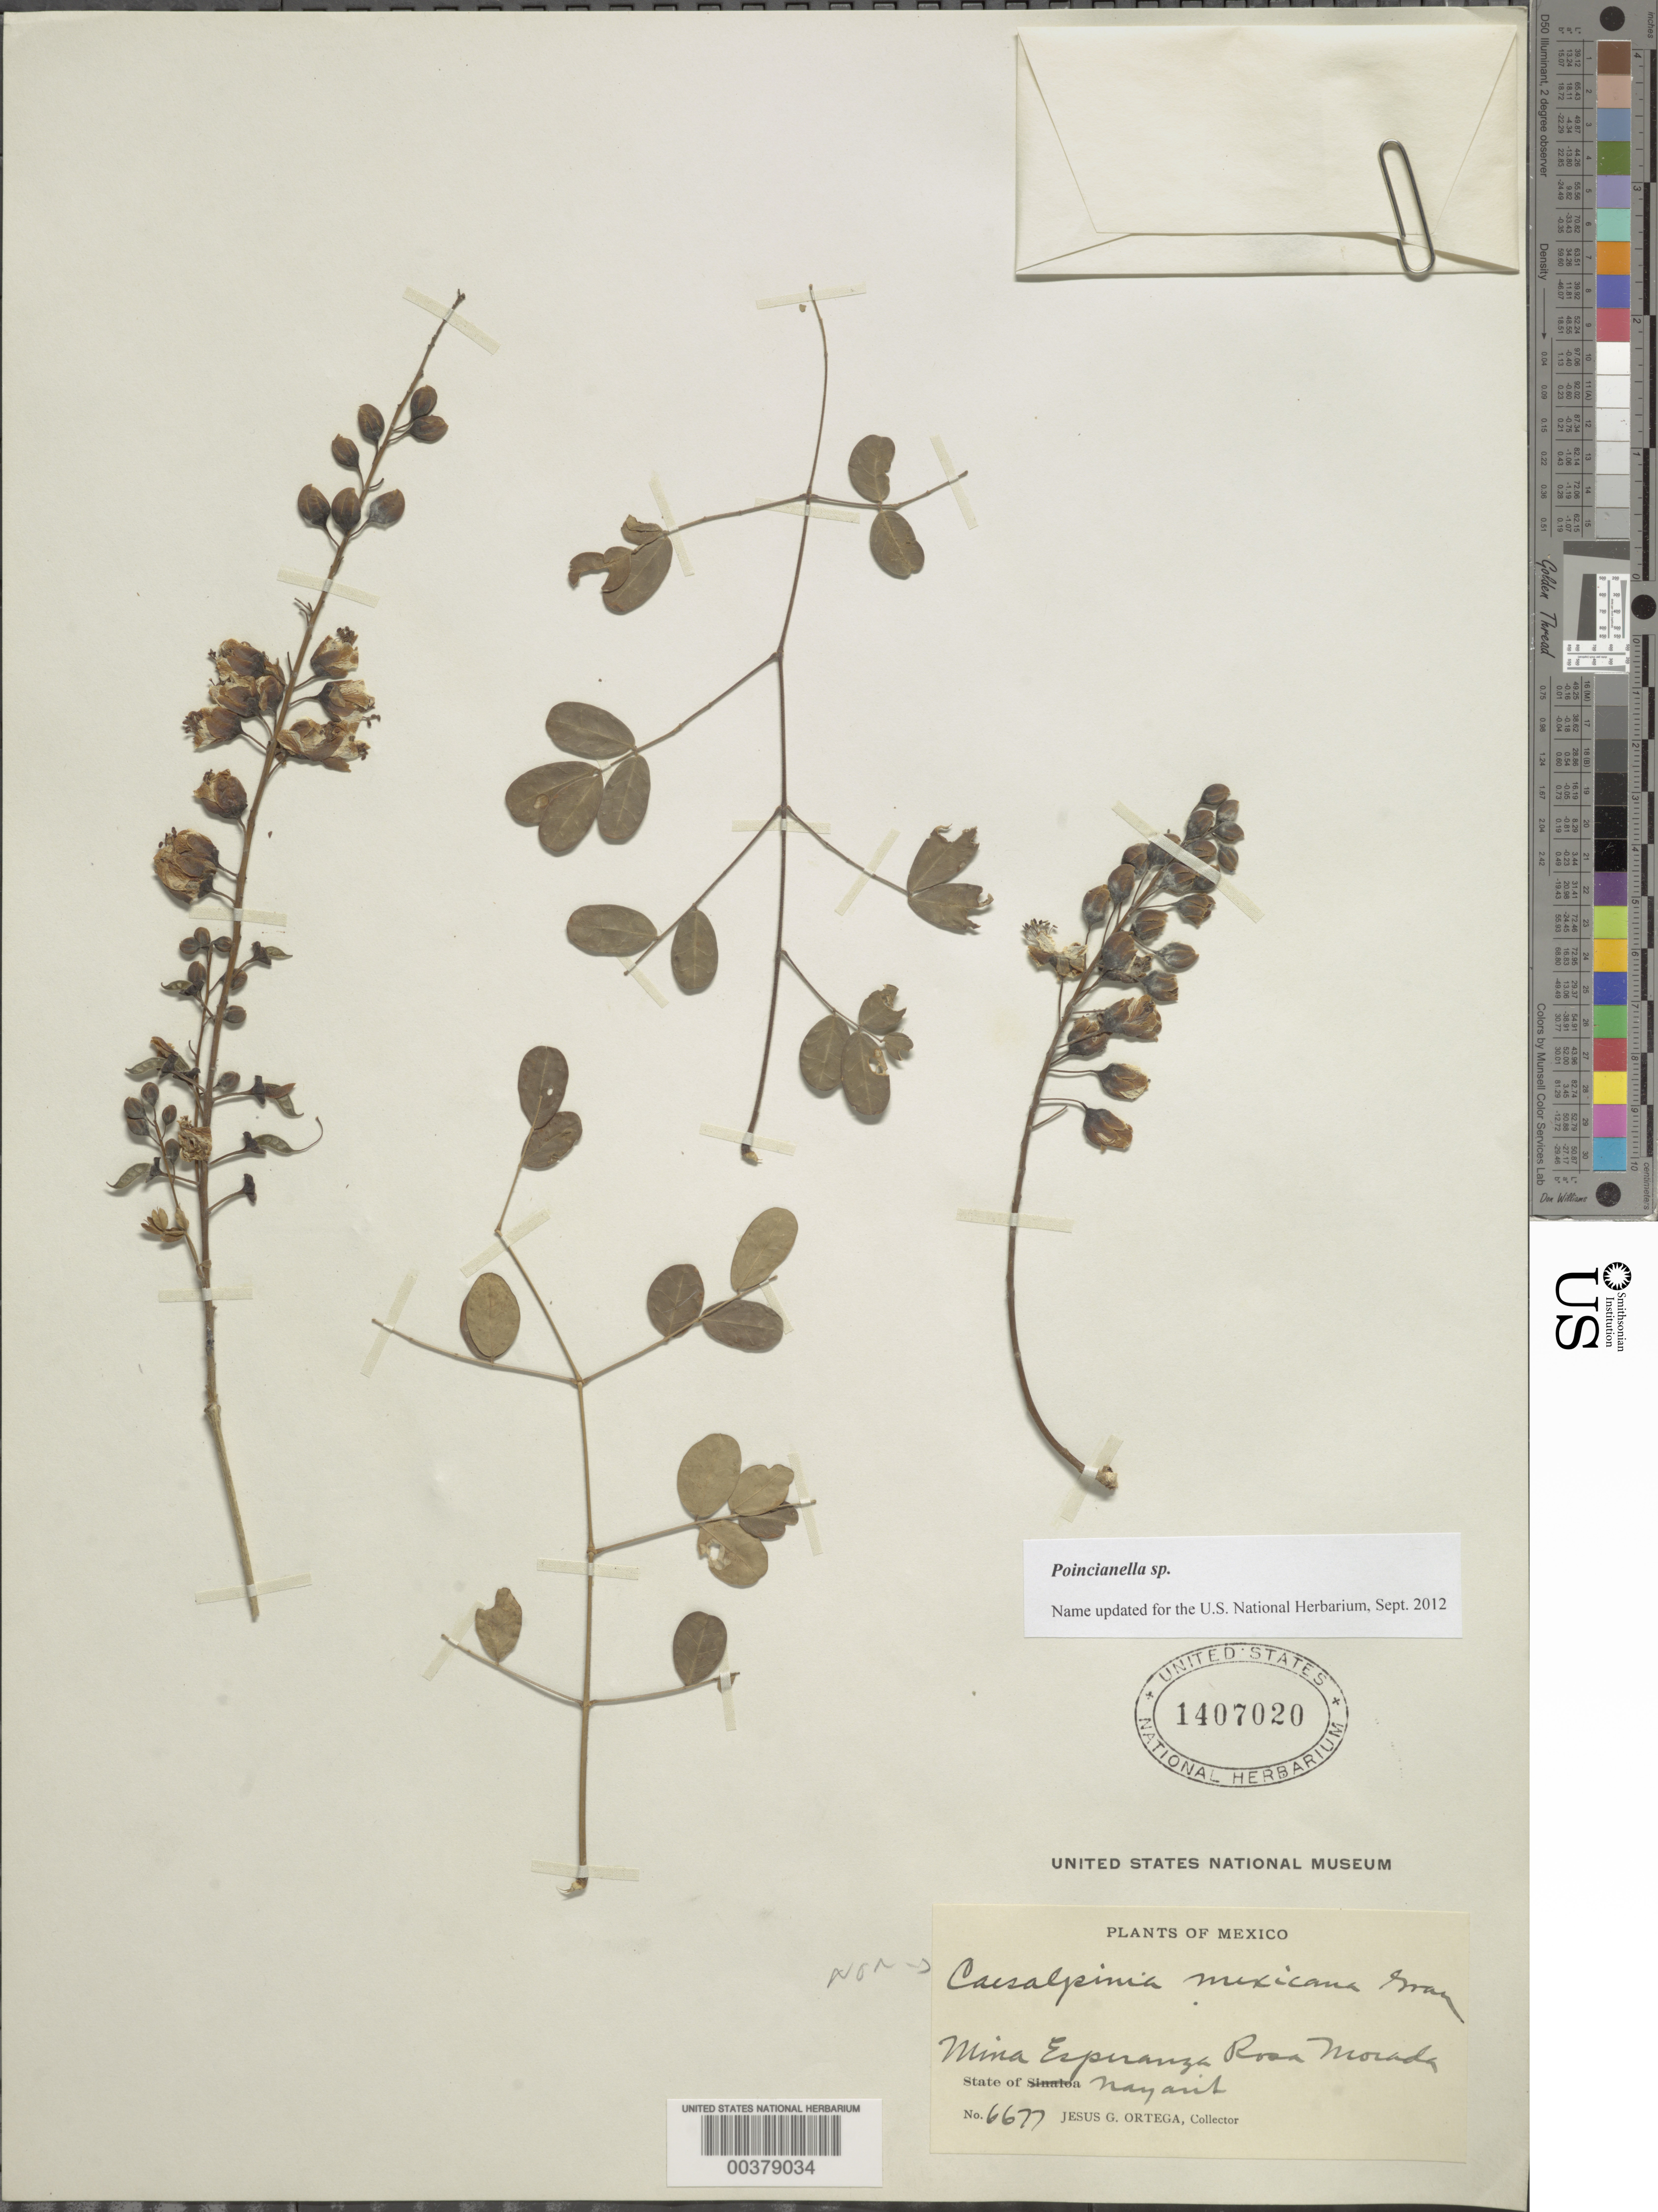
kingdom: Plantae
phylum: Tracheophyta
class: Magnoliopsida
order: Fabales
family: Fabaceae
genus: Erythrostemon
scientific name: Erythrostemon sp.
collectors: J. Ortega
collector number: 6677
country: Mexico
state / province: Nayarit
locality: Mina Esperanza rosa morada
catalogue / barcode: US 1407020